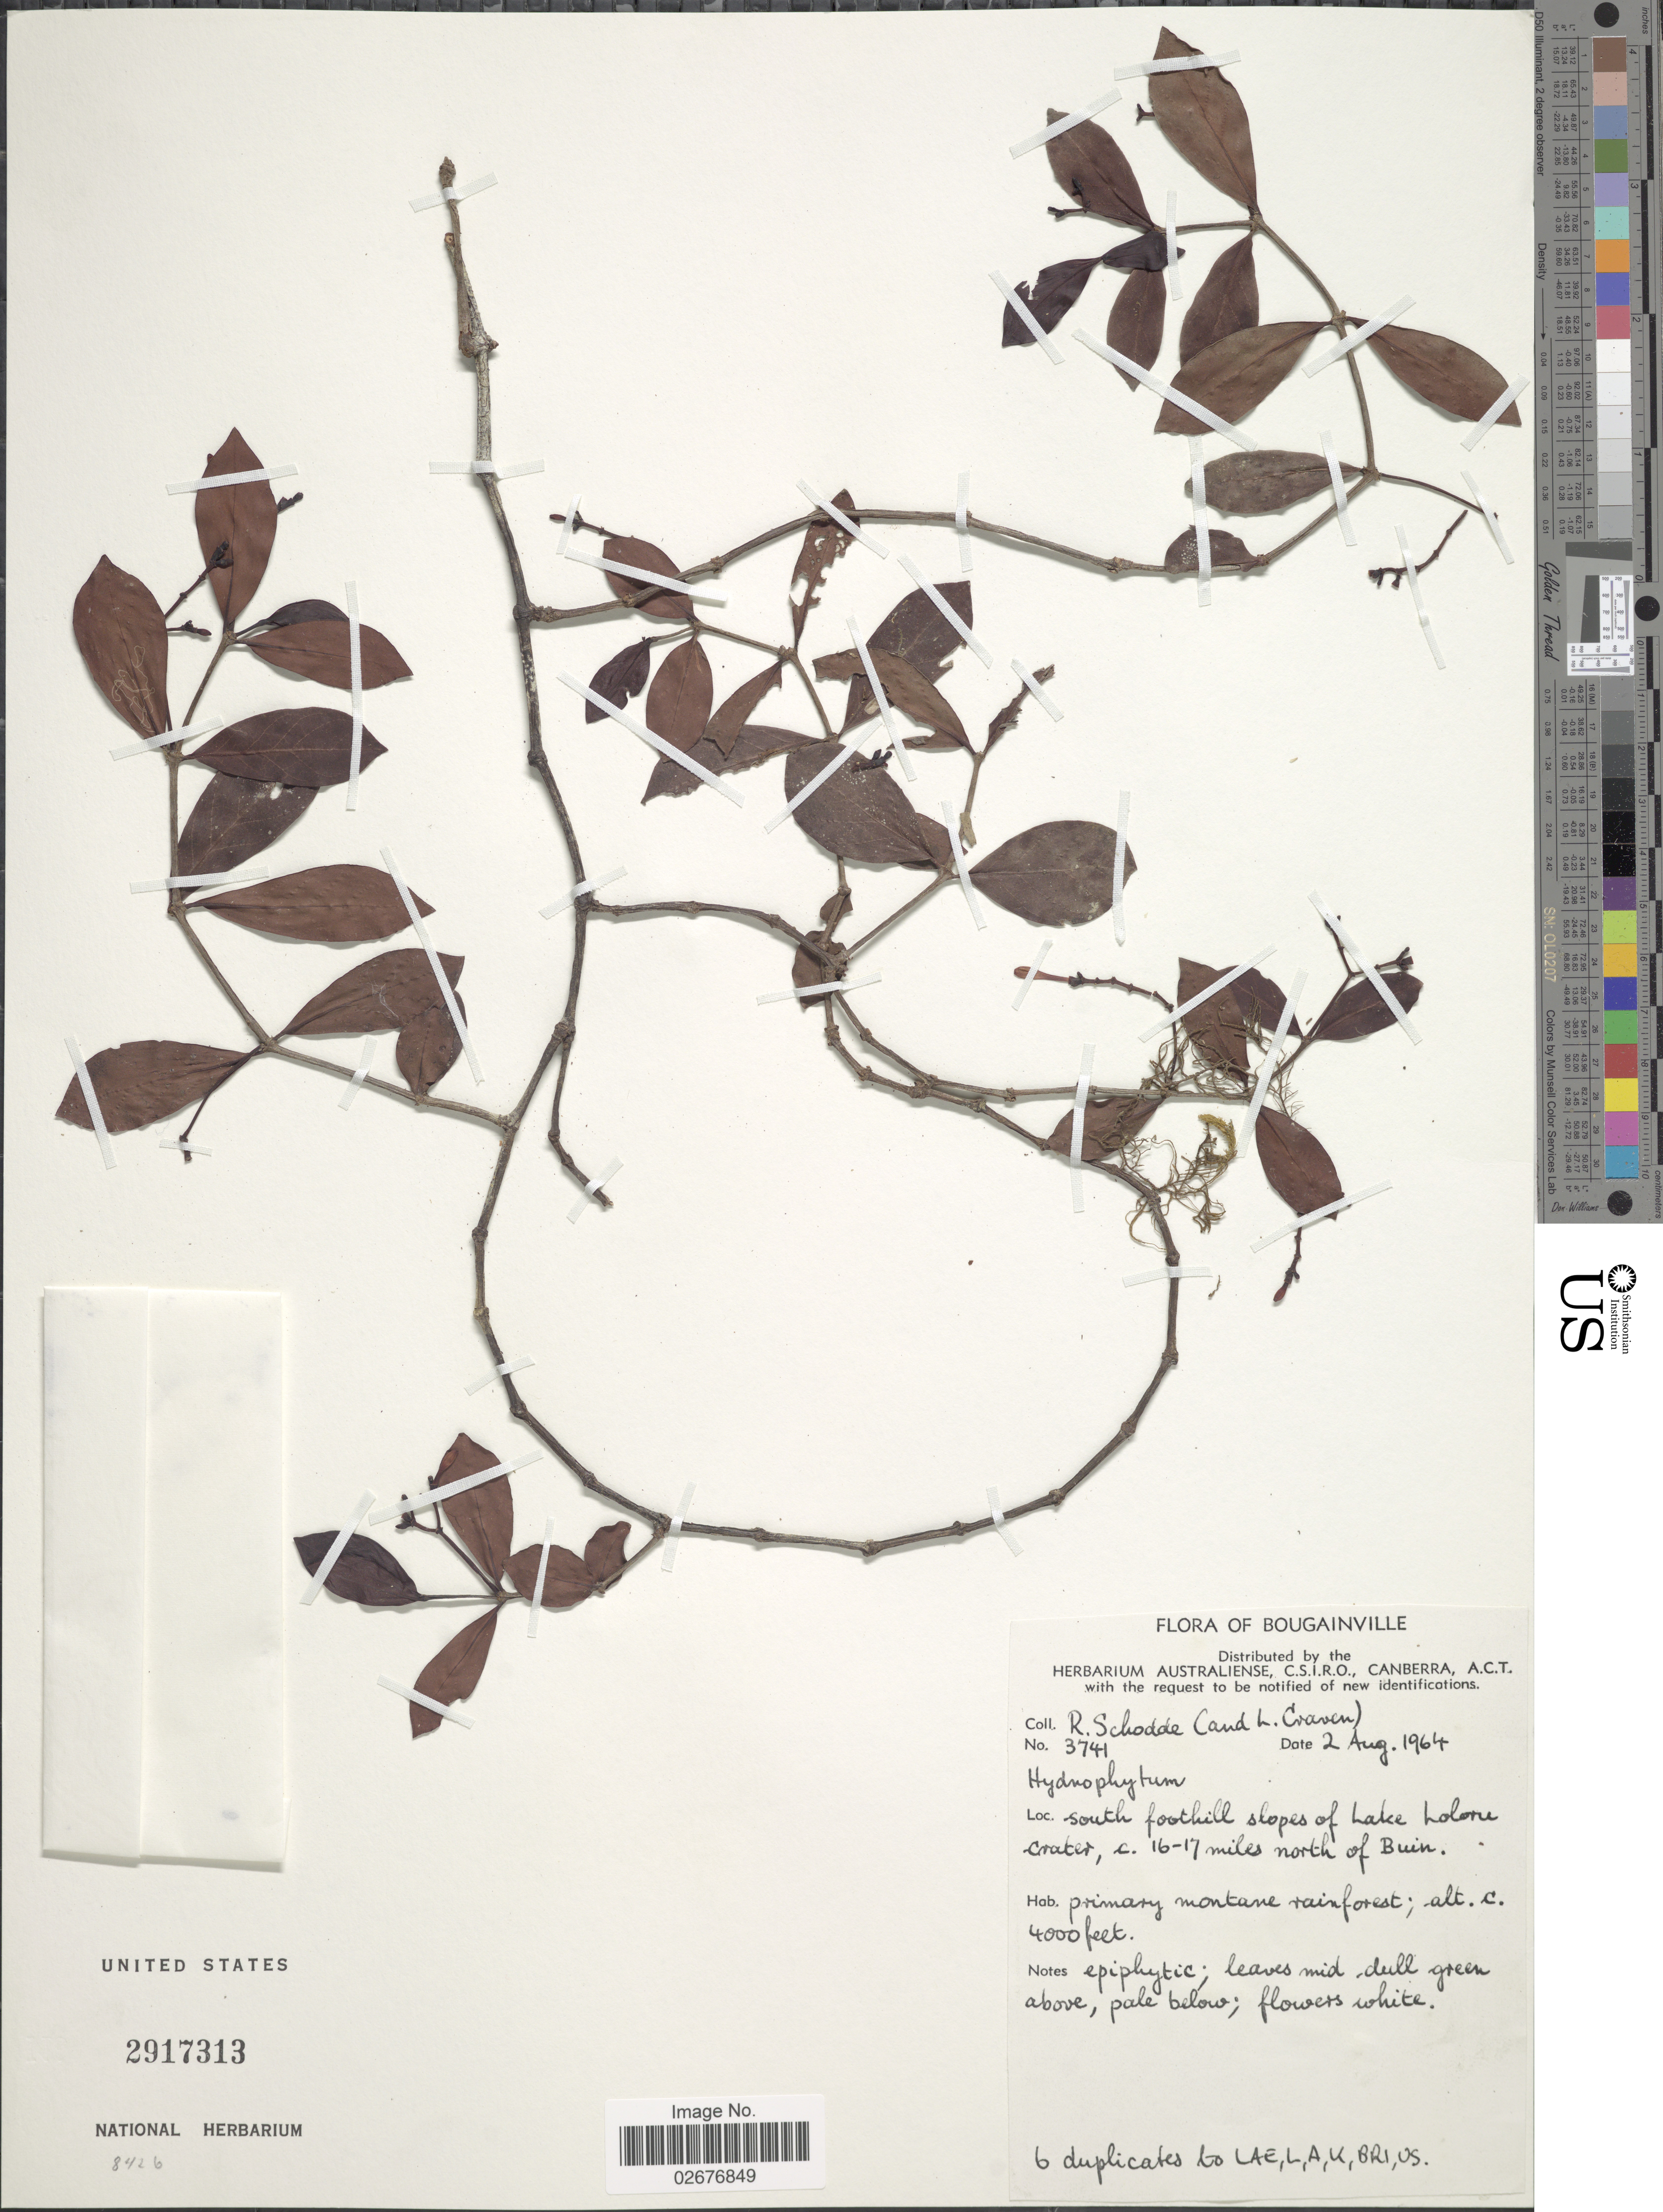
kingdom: Plantae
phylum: Tracheophyta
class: Magnoliopsida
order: Gentianales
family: Rubiaceae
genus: Hydnophytum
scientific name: Hydnophytum sp.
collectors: R. Schodde & L. A. Craven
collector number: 3741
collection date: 1964-08-02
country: Papua New Guinea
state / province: Bougainville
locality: South foothill slopes of Lake Loloru crater, c. 16-17 miles north of Buin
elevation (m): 1219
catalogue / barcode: US 2917313